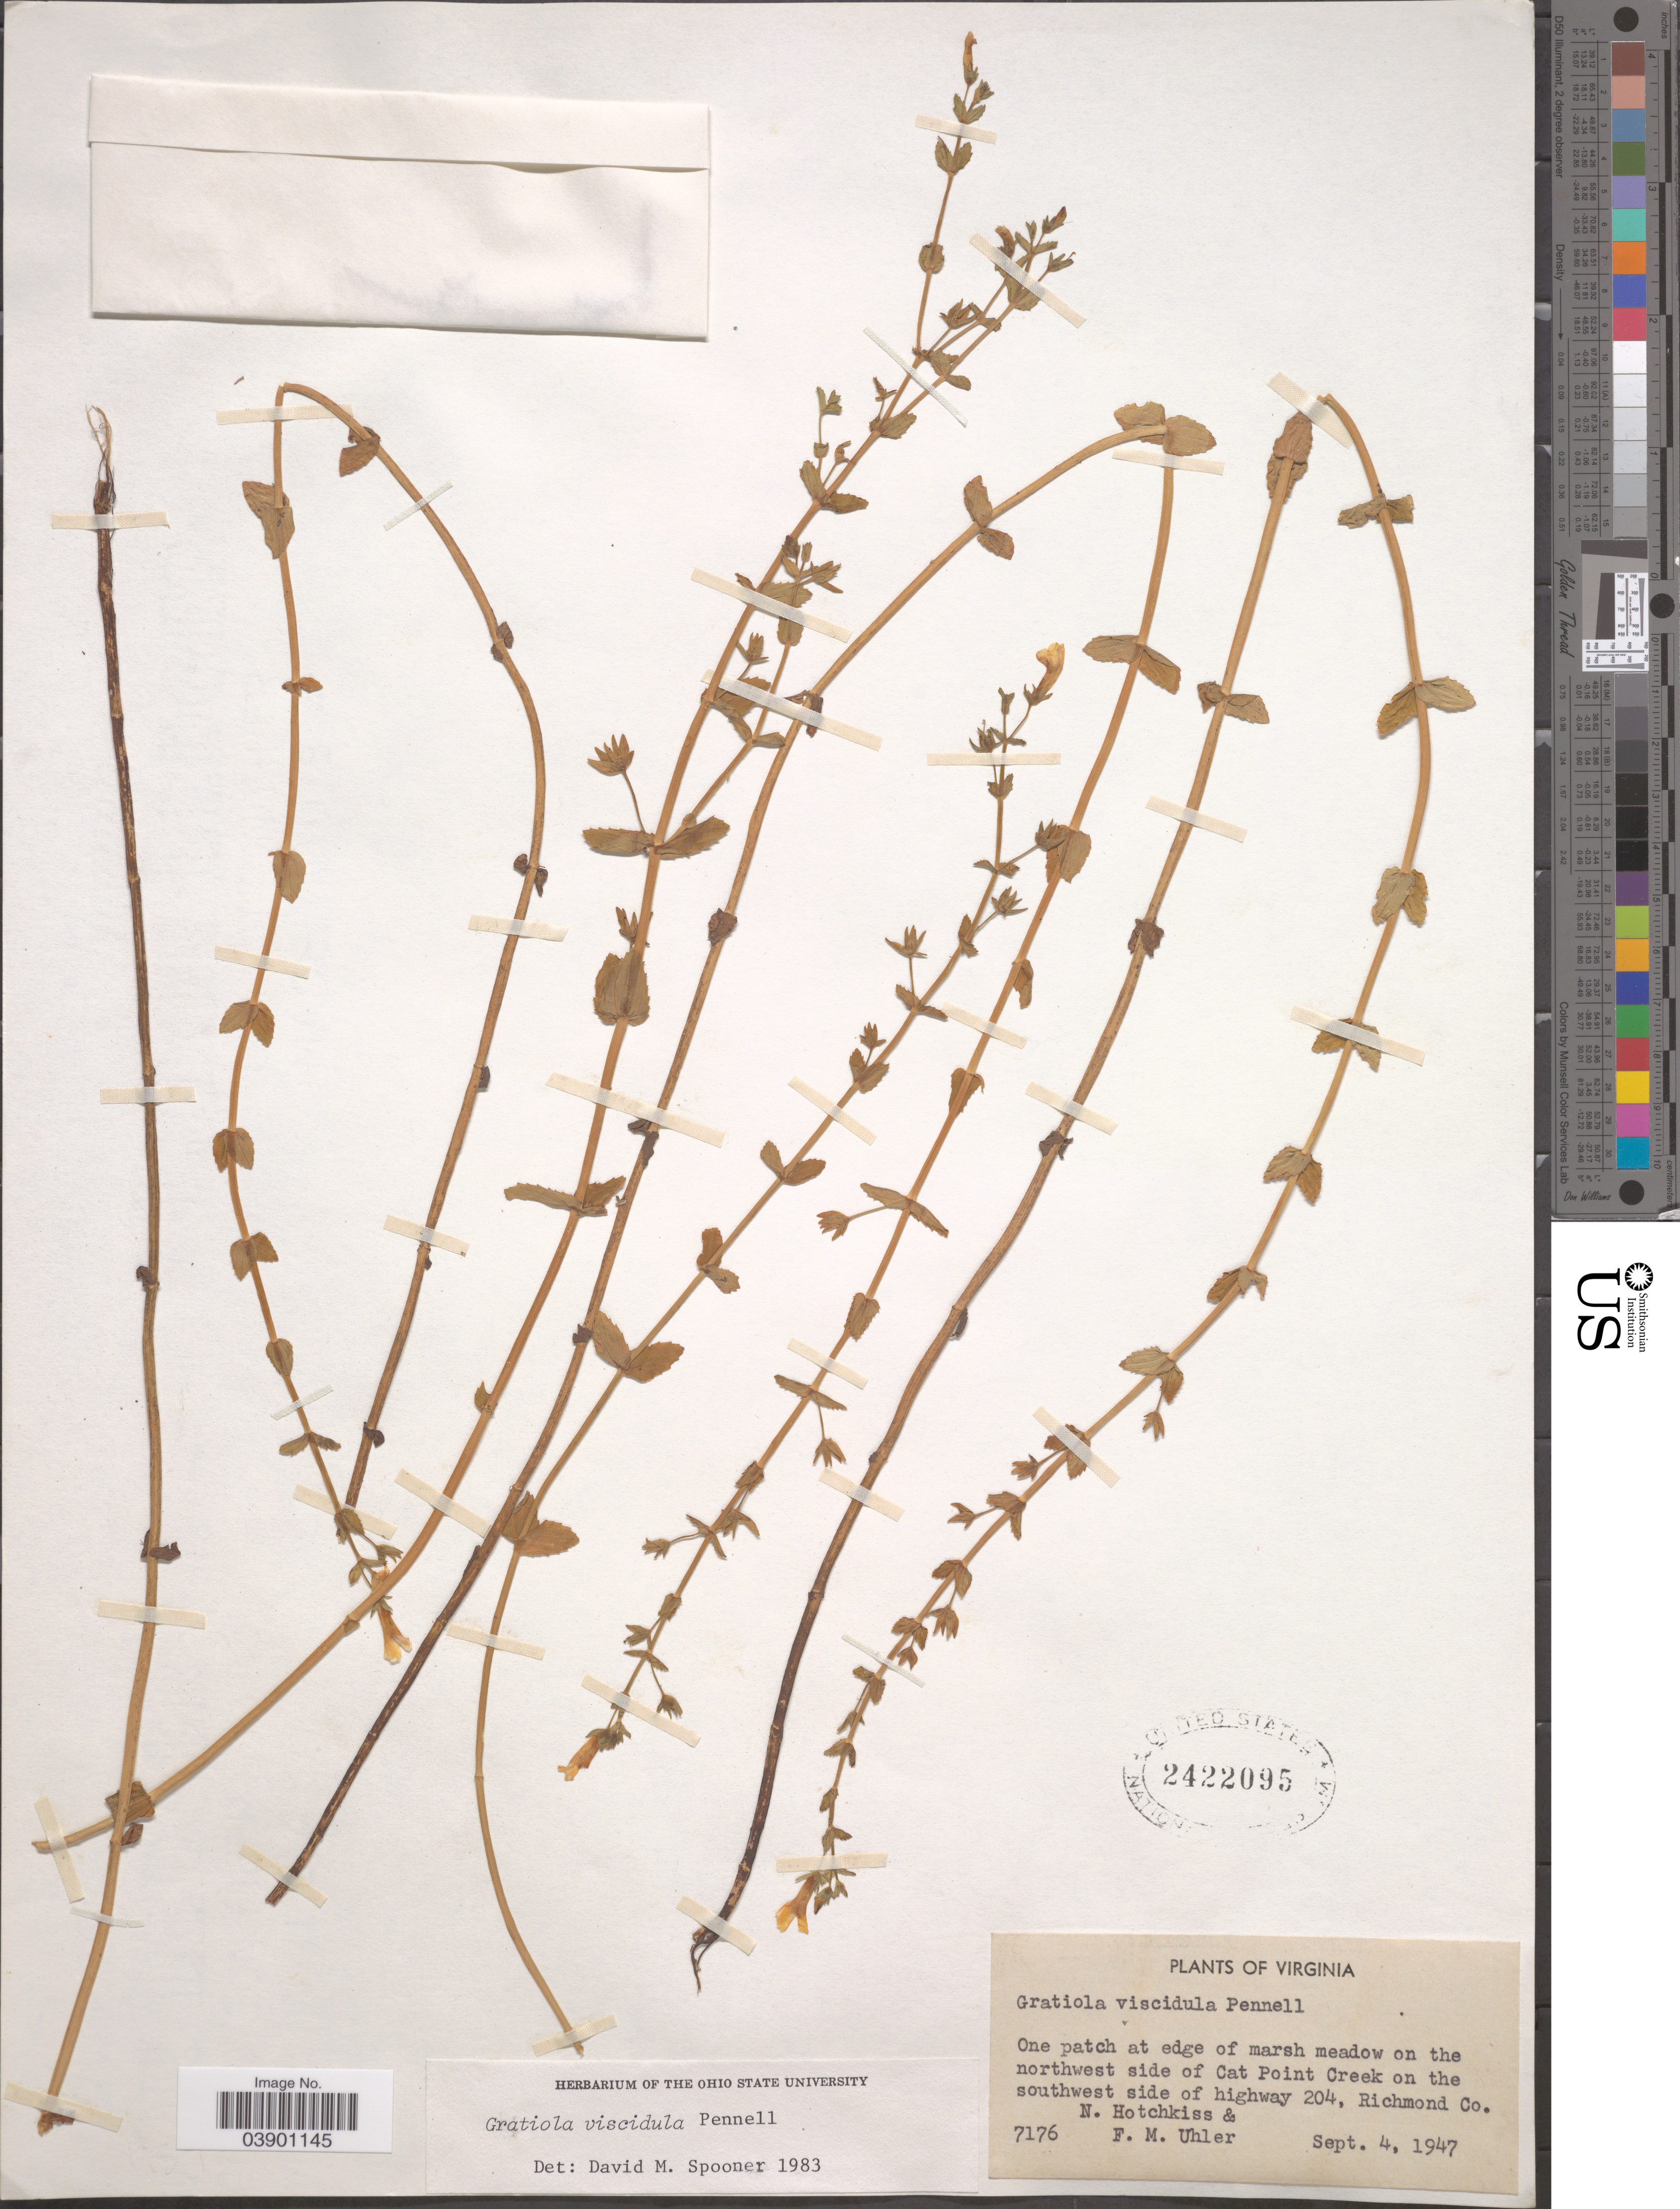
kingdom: Plantae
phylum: Tracheophyta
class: Magnoliopsida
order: Lamiales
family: Plantaginaceae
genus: Gratiola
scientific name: Gratiola viscidula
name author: Pennell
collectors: N. Hotchkiss & F. M. Uhler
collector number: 7176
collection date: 1947-09-04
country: United States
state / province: Virginia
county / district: Richmond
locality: One patch at edge of marsh meadow on the northwest side of Cat Point Creek on the southwest side of highway 204, Richmond Co.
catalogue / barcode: US 2422095